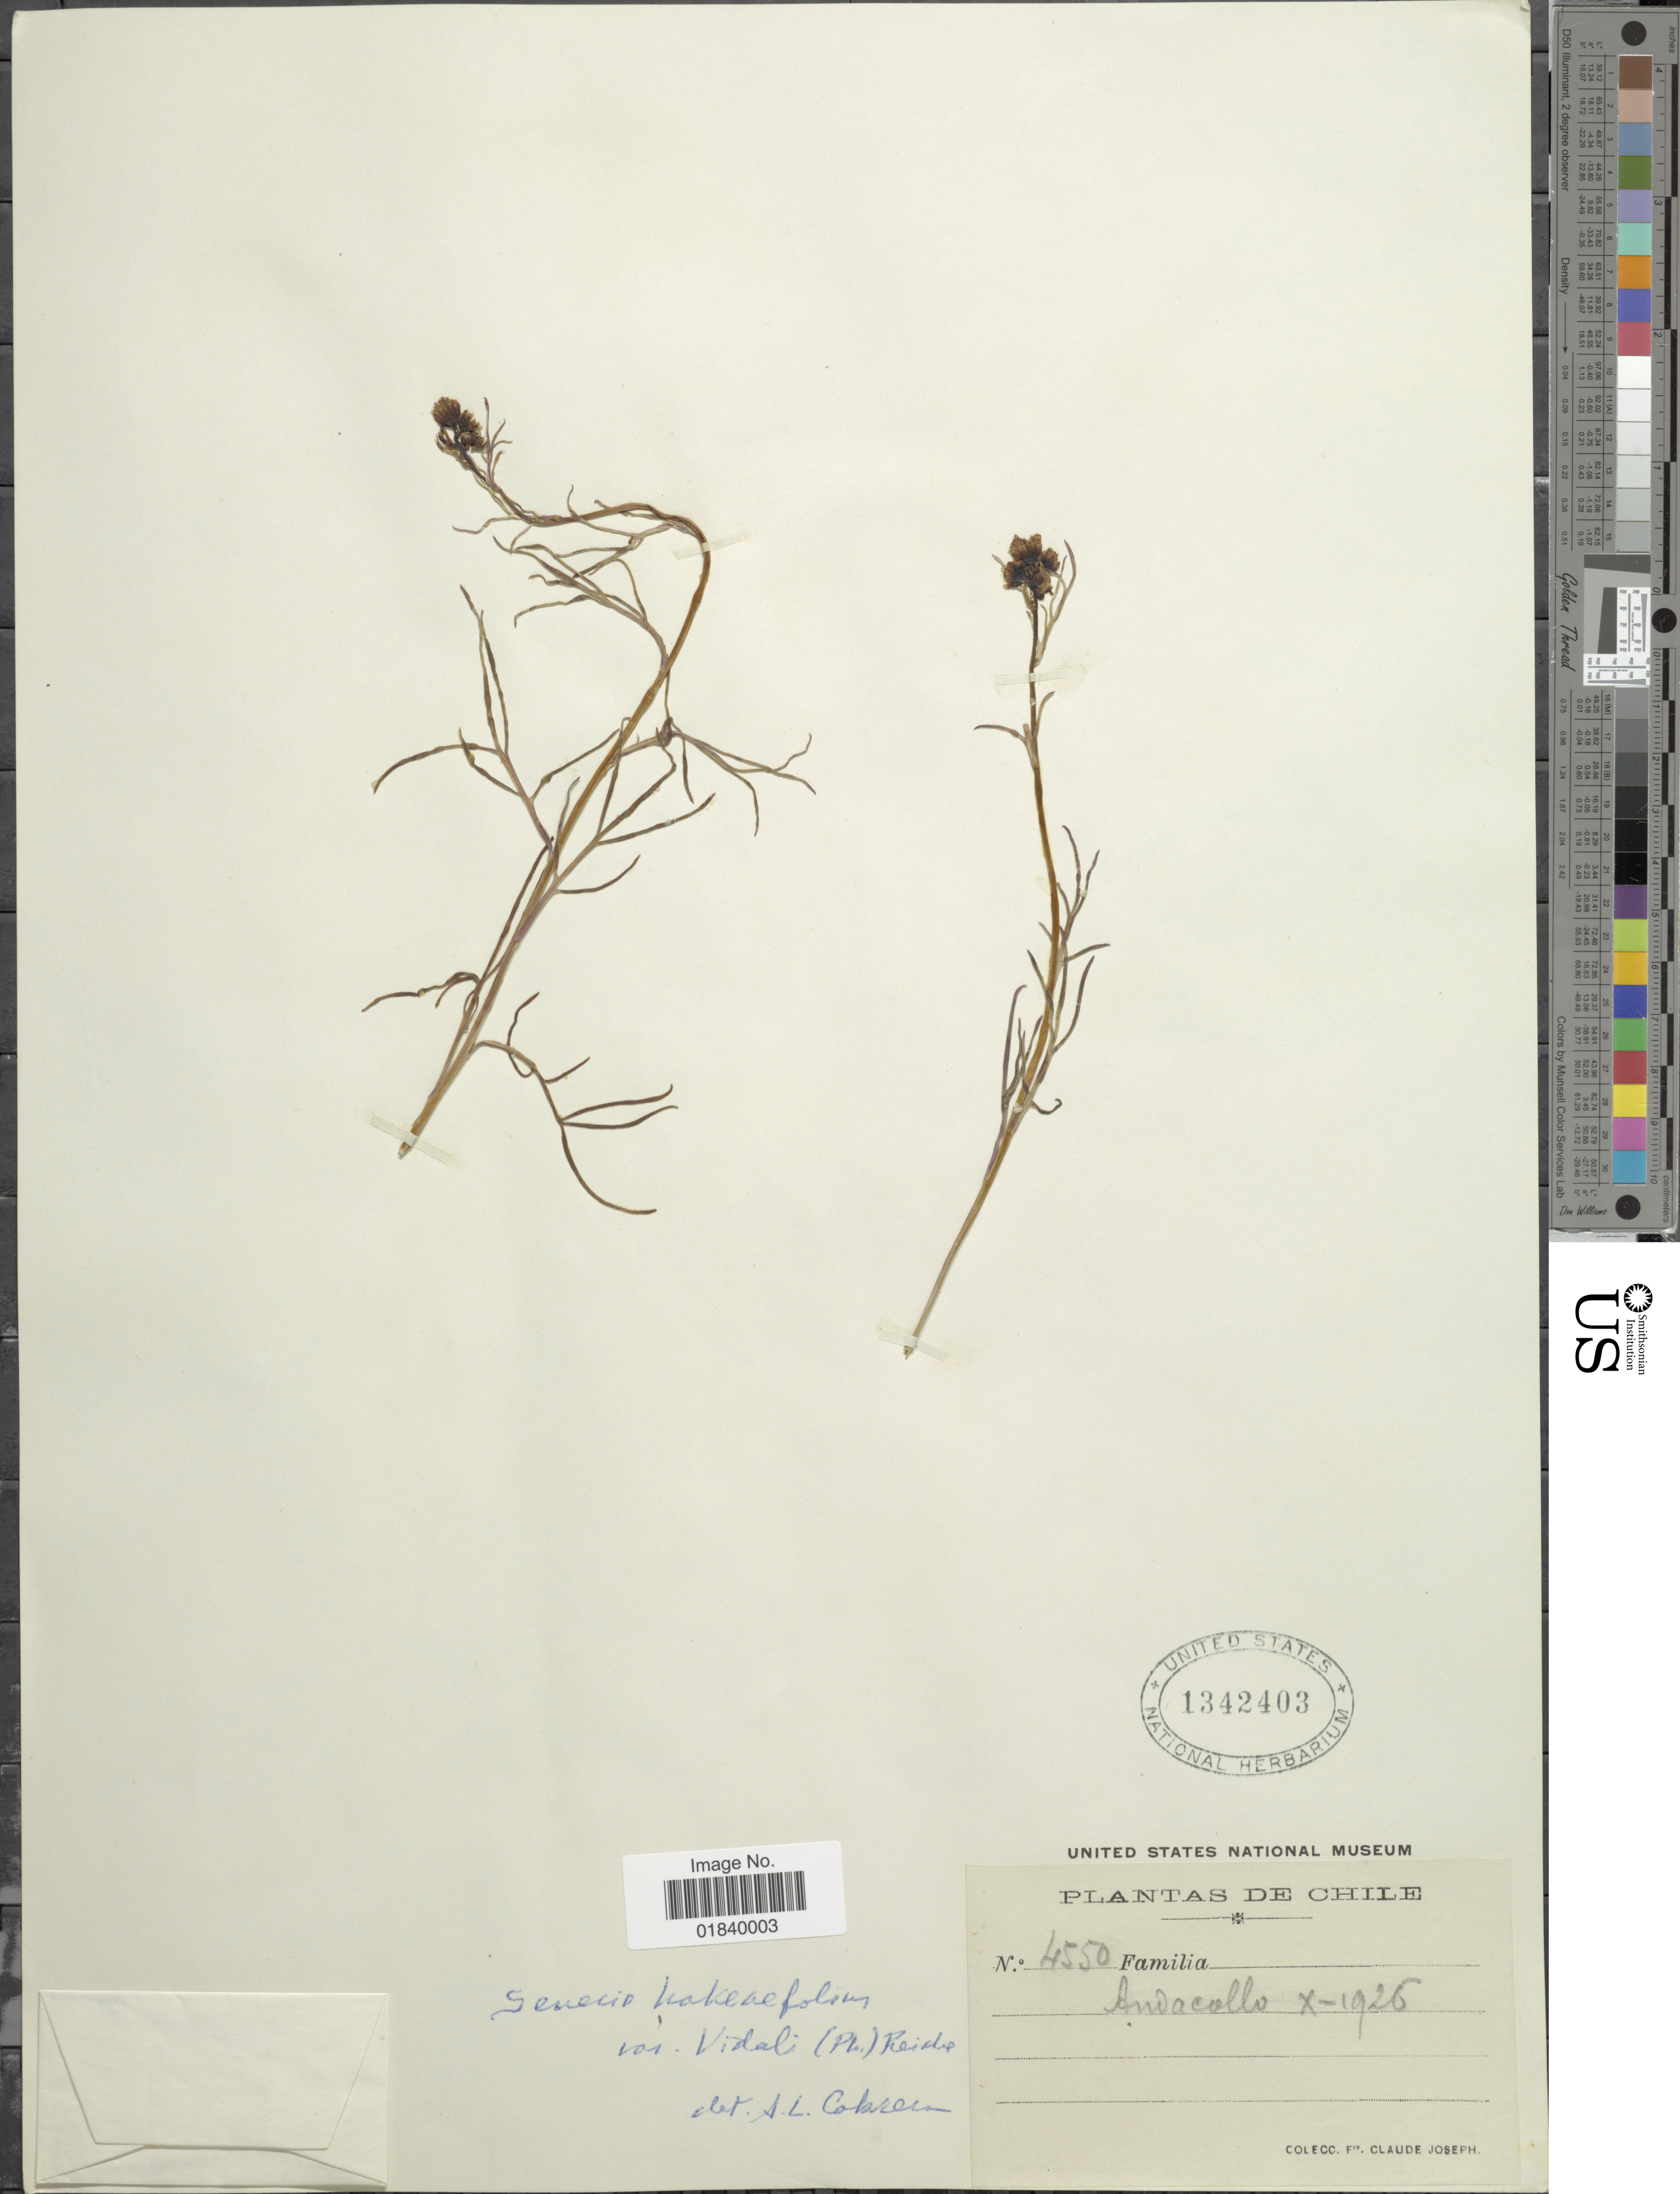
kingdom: Plantae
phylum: Tracheophyta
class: Magnoliopsida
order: Asterales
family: Asteraceae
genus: Senecio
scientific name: Senecio hakeifolius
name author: Bertero ex DC.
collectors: Bro. Claude-Joseph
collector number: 4550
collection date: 1925-10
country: Chile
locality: Andacollo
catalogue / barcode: US 1342403